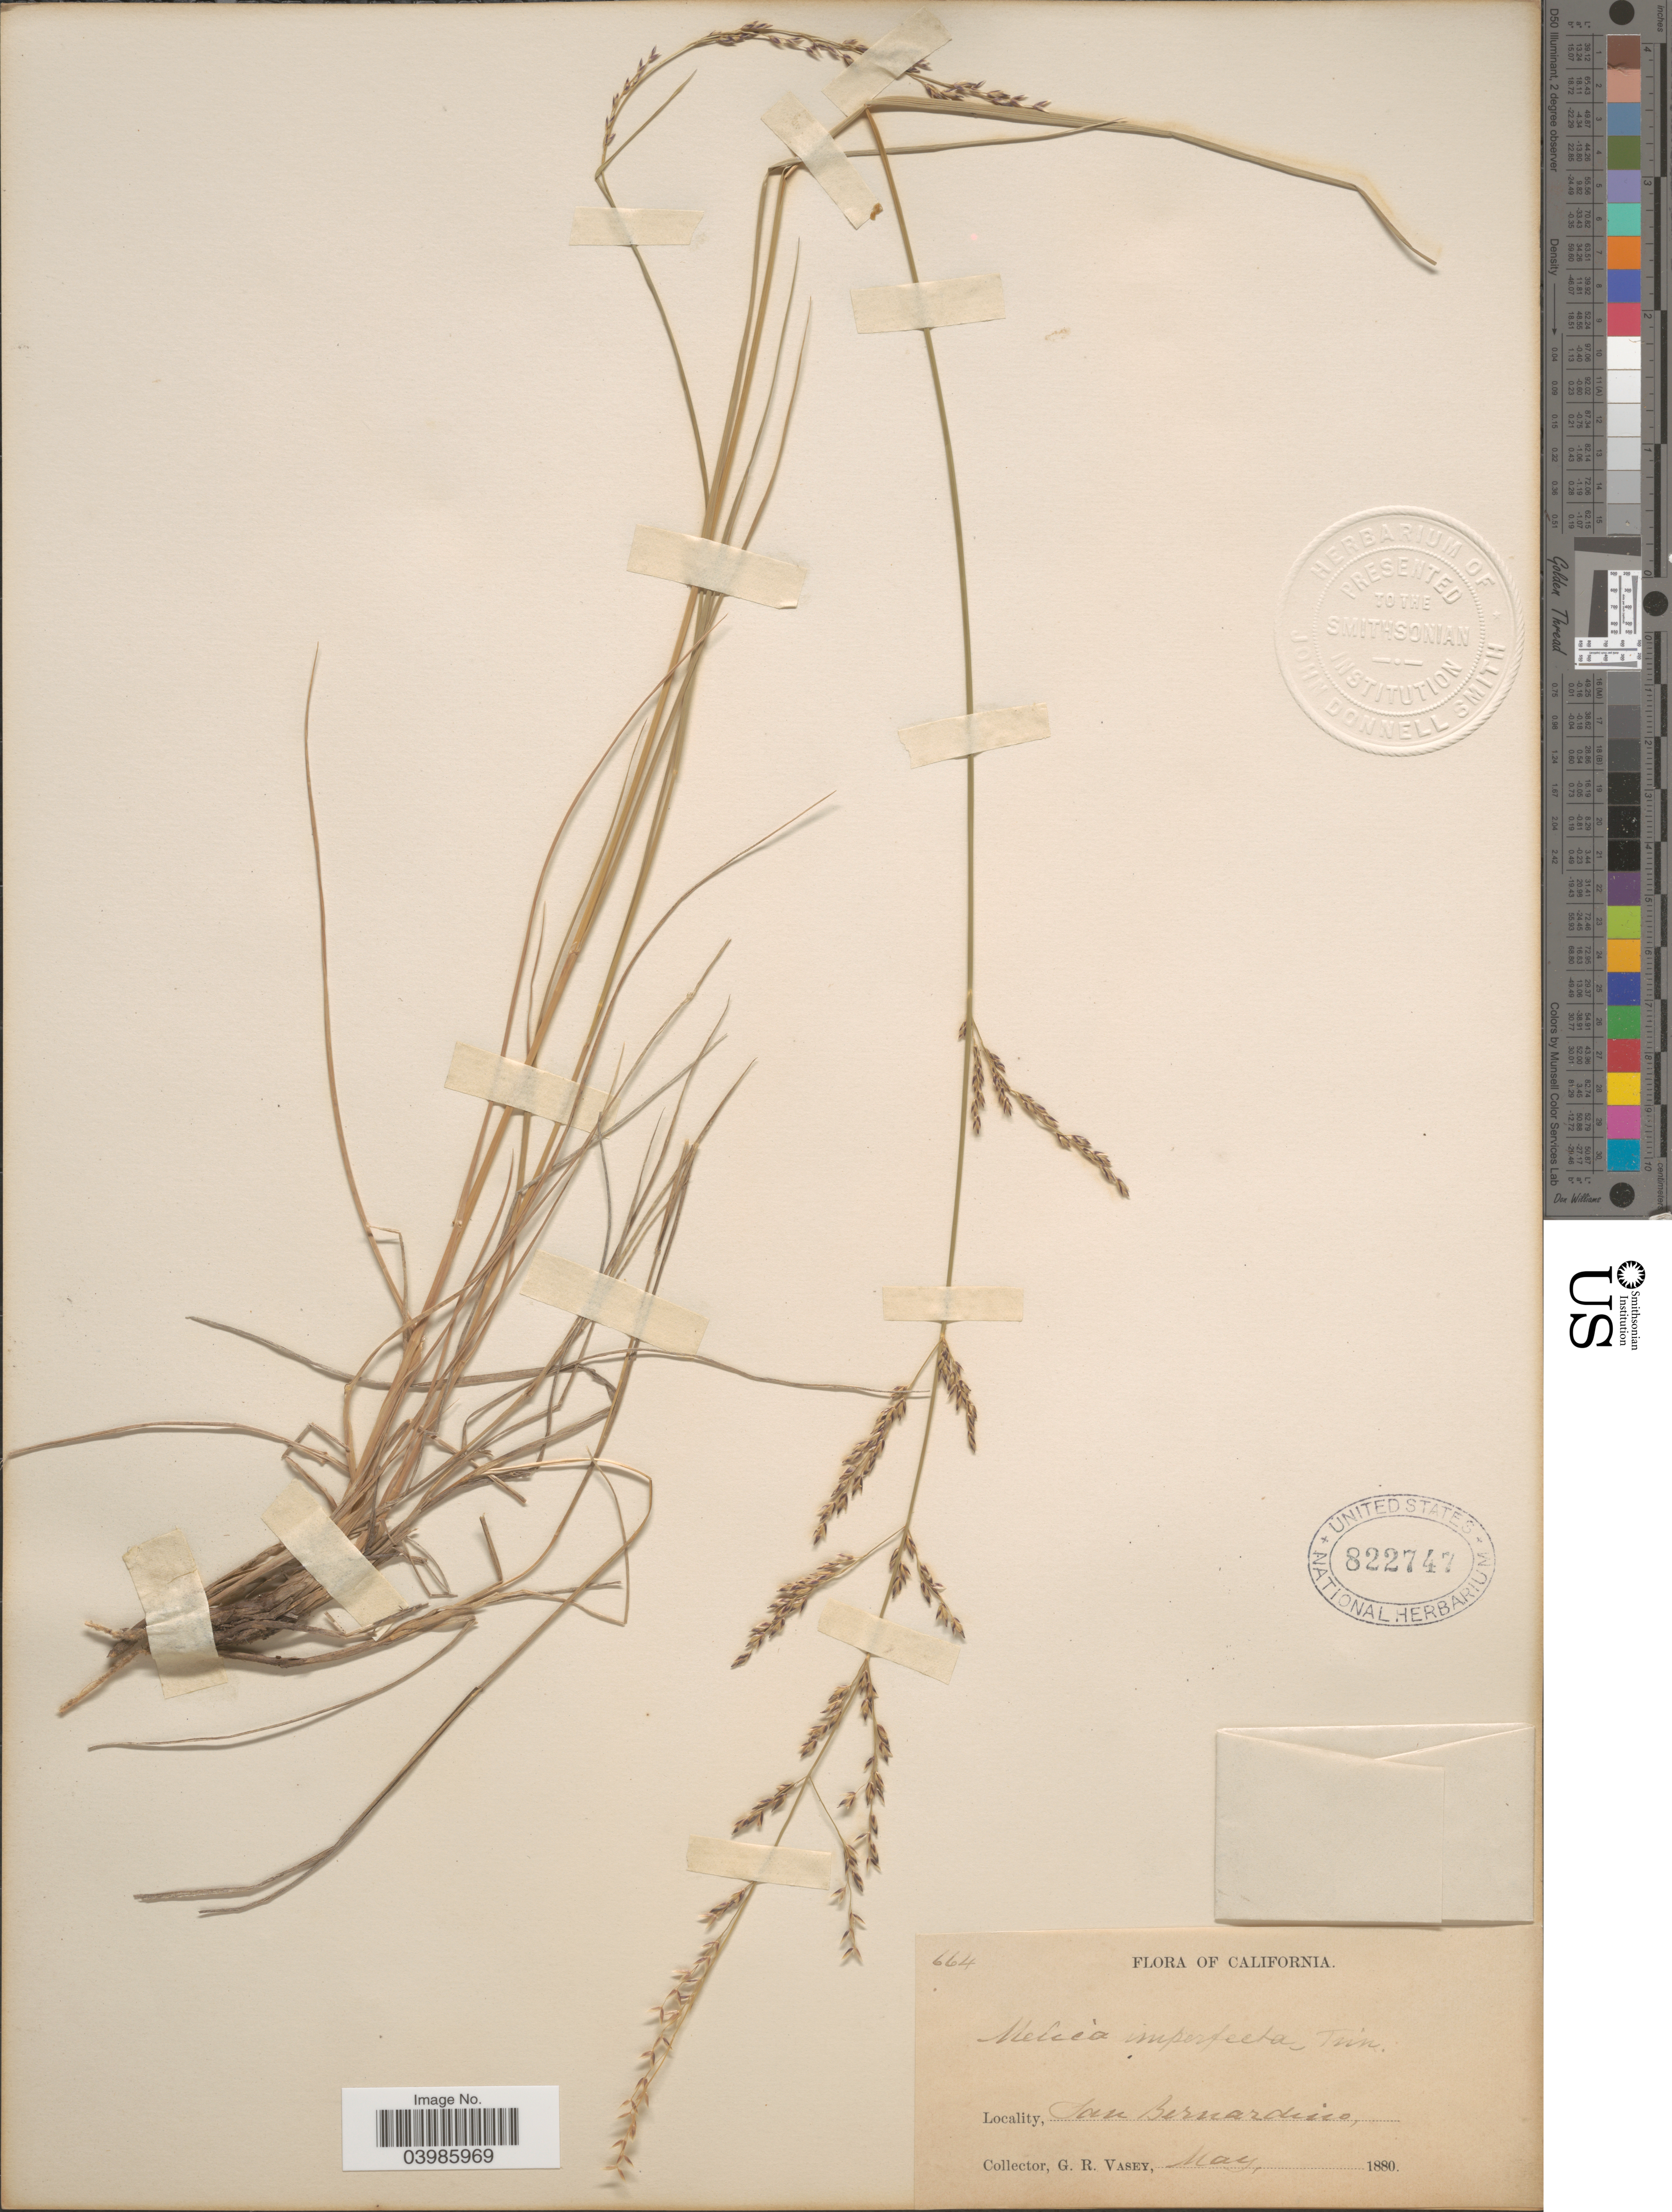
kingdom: Plantae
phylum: Tracheophyta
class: Liliopsida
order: Poales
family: Poaceae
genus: Melica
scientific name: Melica imperfecta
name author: Trin.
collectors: G. R. Vasey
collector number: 664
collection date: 1880-05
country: United States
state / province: California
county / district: San Bernardino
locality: San Bernardino.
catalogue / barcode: US 822747